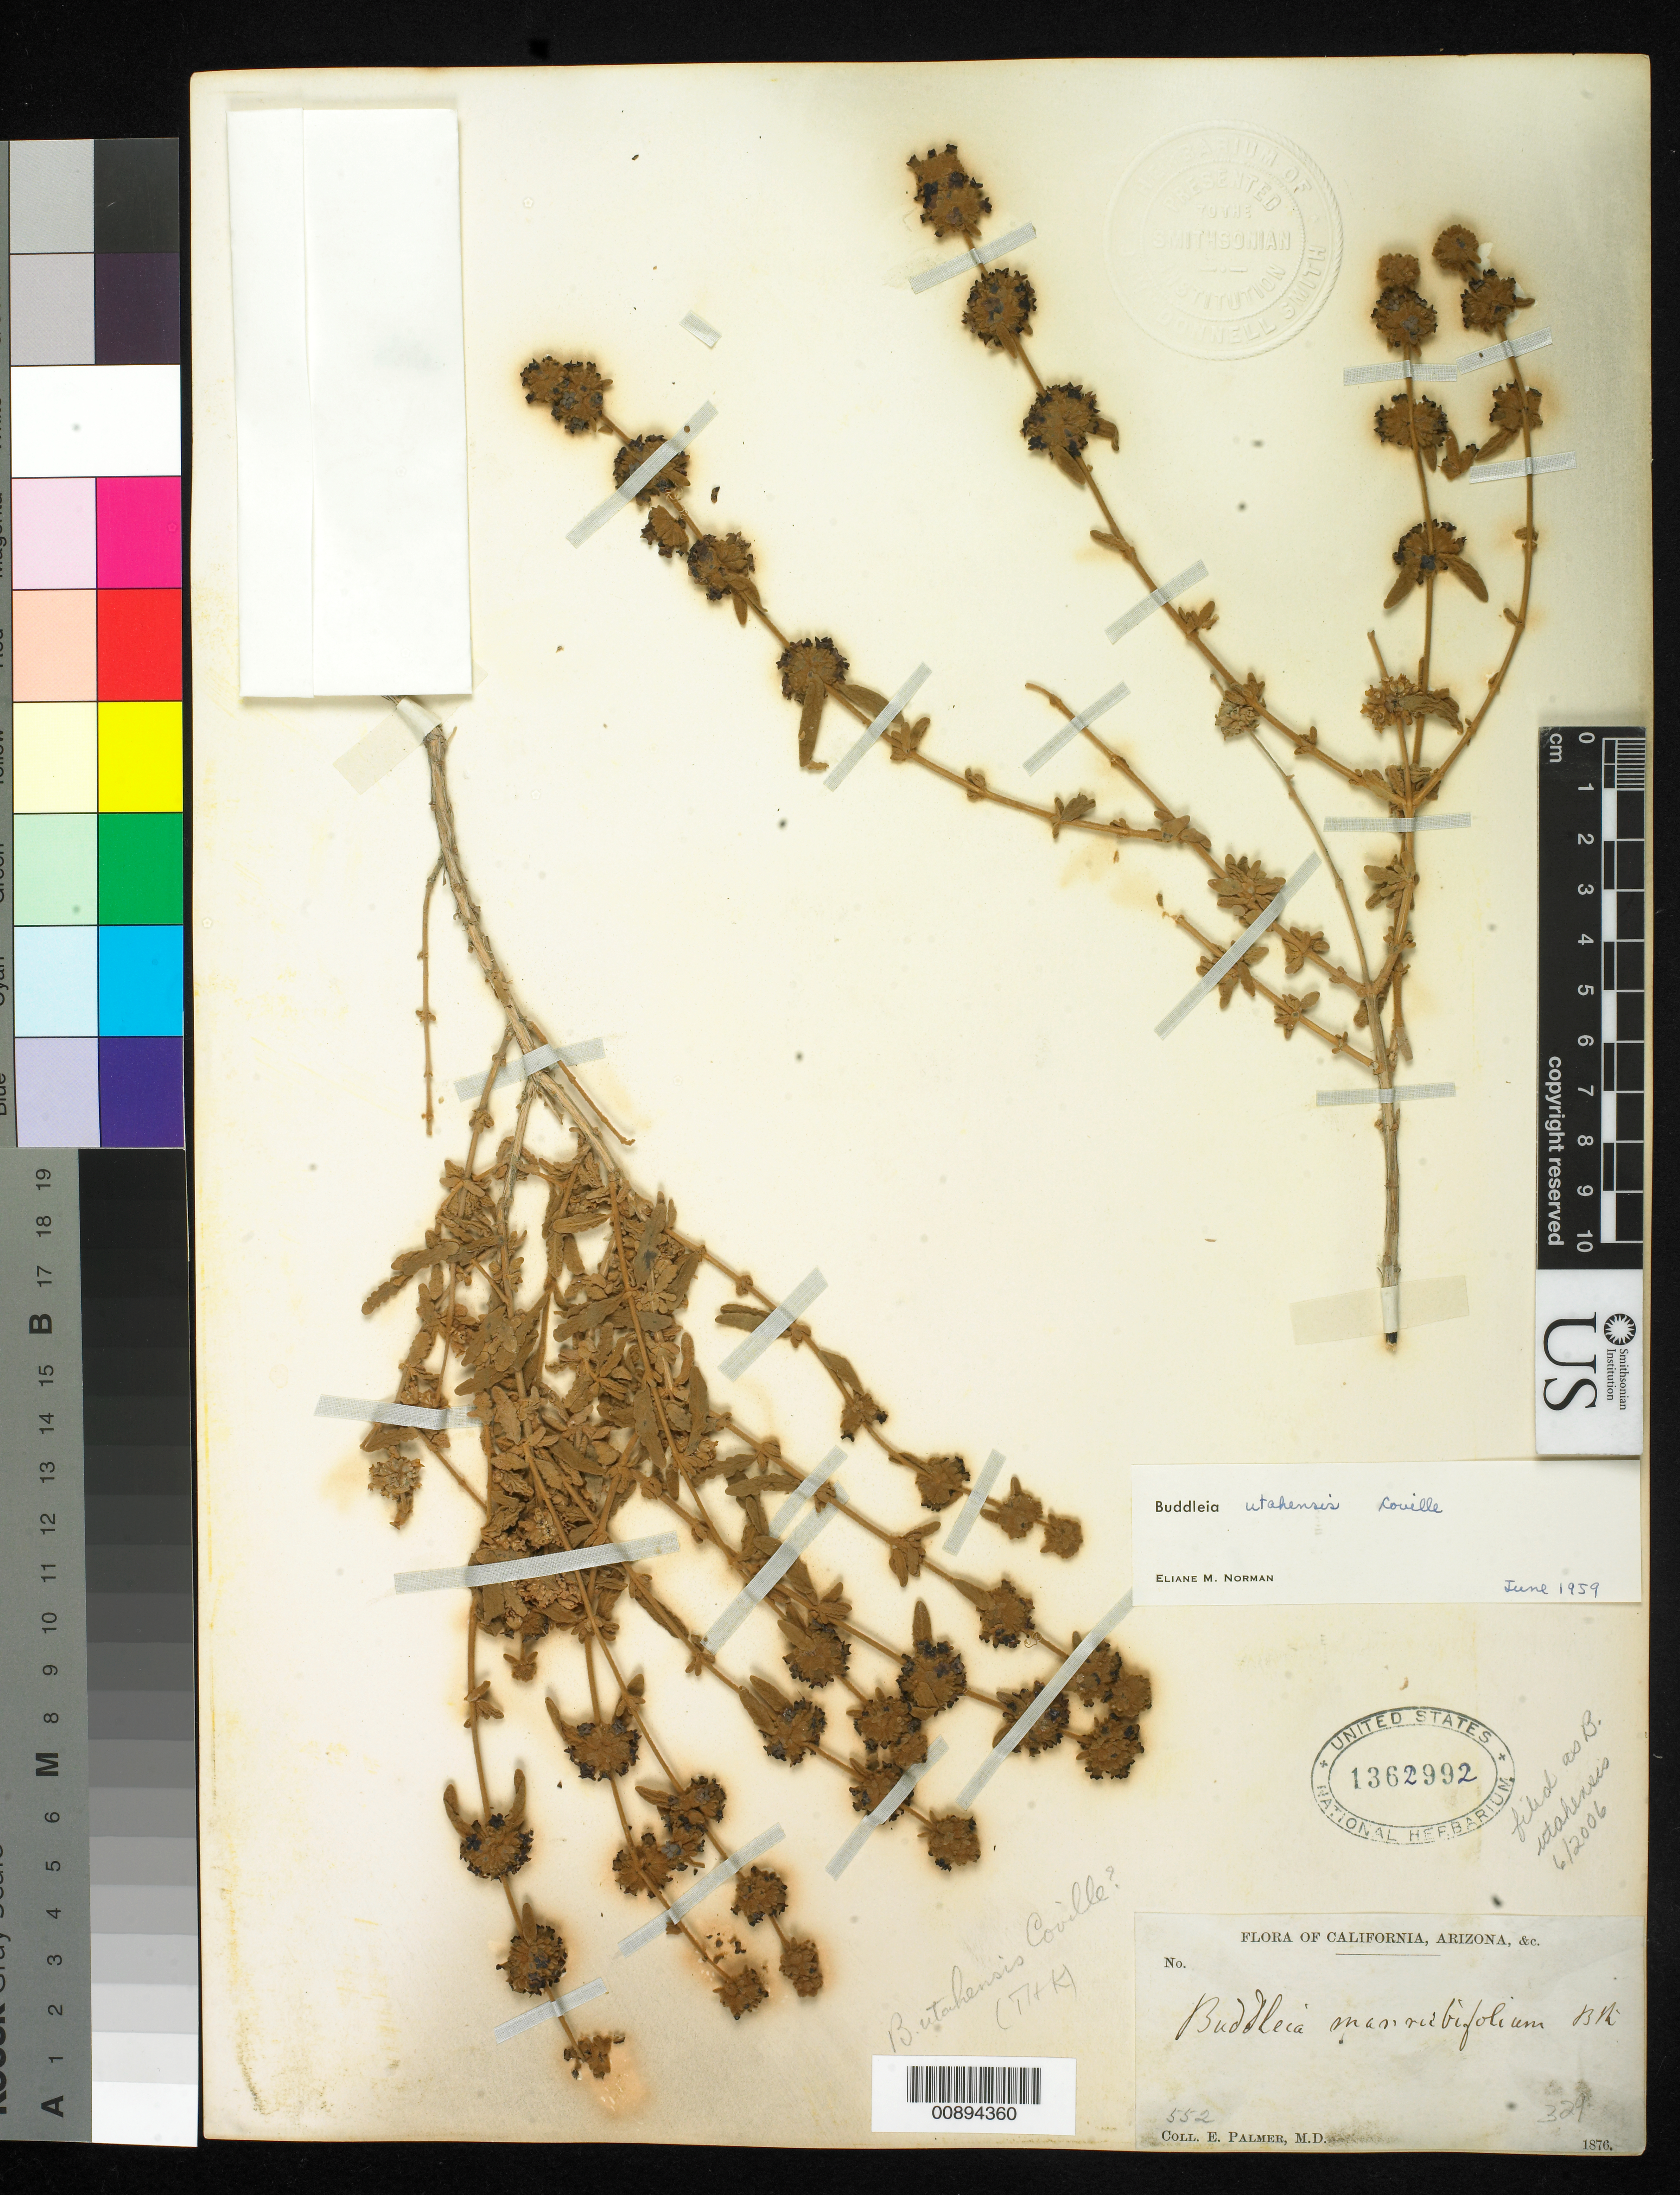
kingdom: Plantae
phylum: Tracheophyta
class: Magnoliopsida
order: Lamiales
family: Scrophulariaceae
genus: Buddleja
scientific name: Buddleja utahensis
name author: Coville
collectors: E. Palmer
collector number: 552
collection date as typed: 1876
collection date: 1876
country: United States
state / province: Arizona / California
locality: California, Arizona, & c.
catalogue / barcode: US 1362992